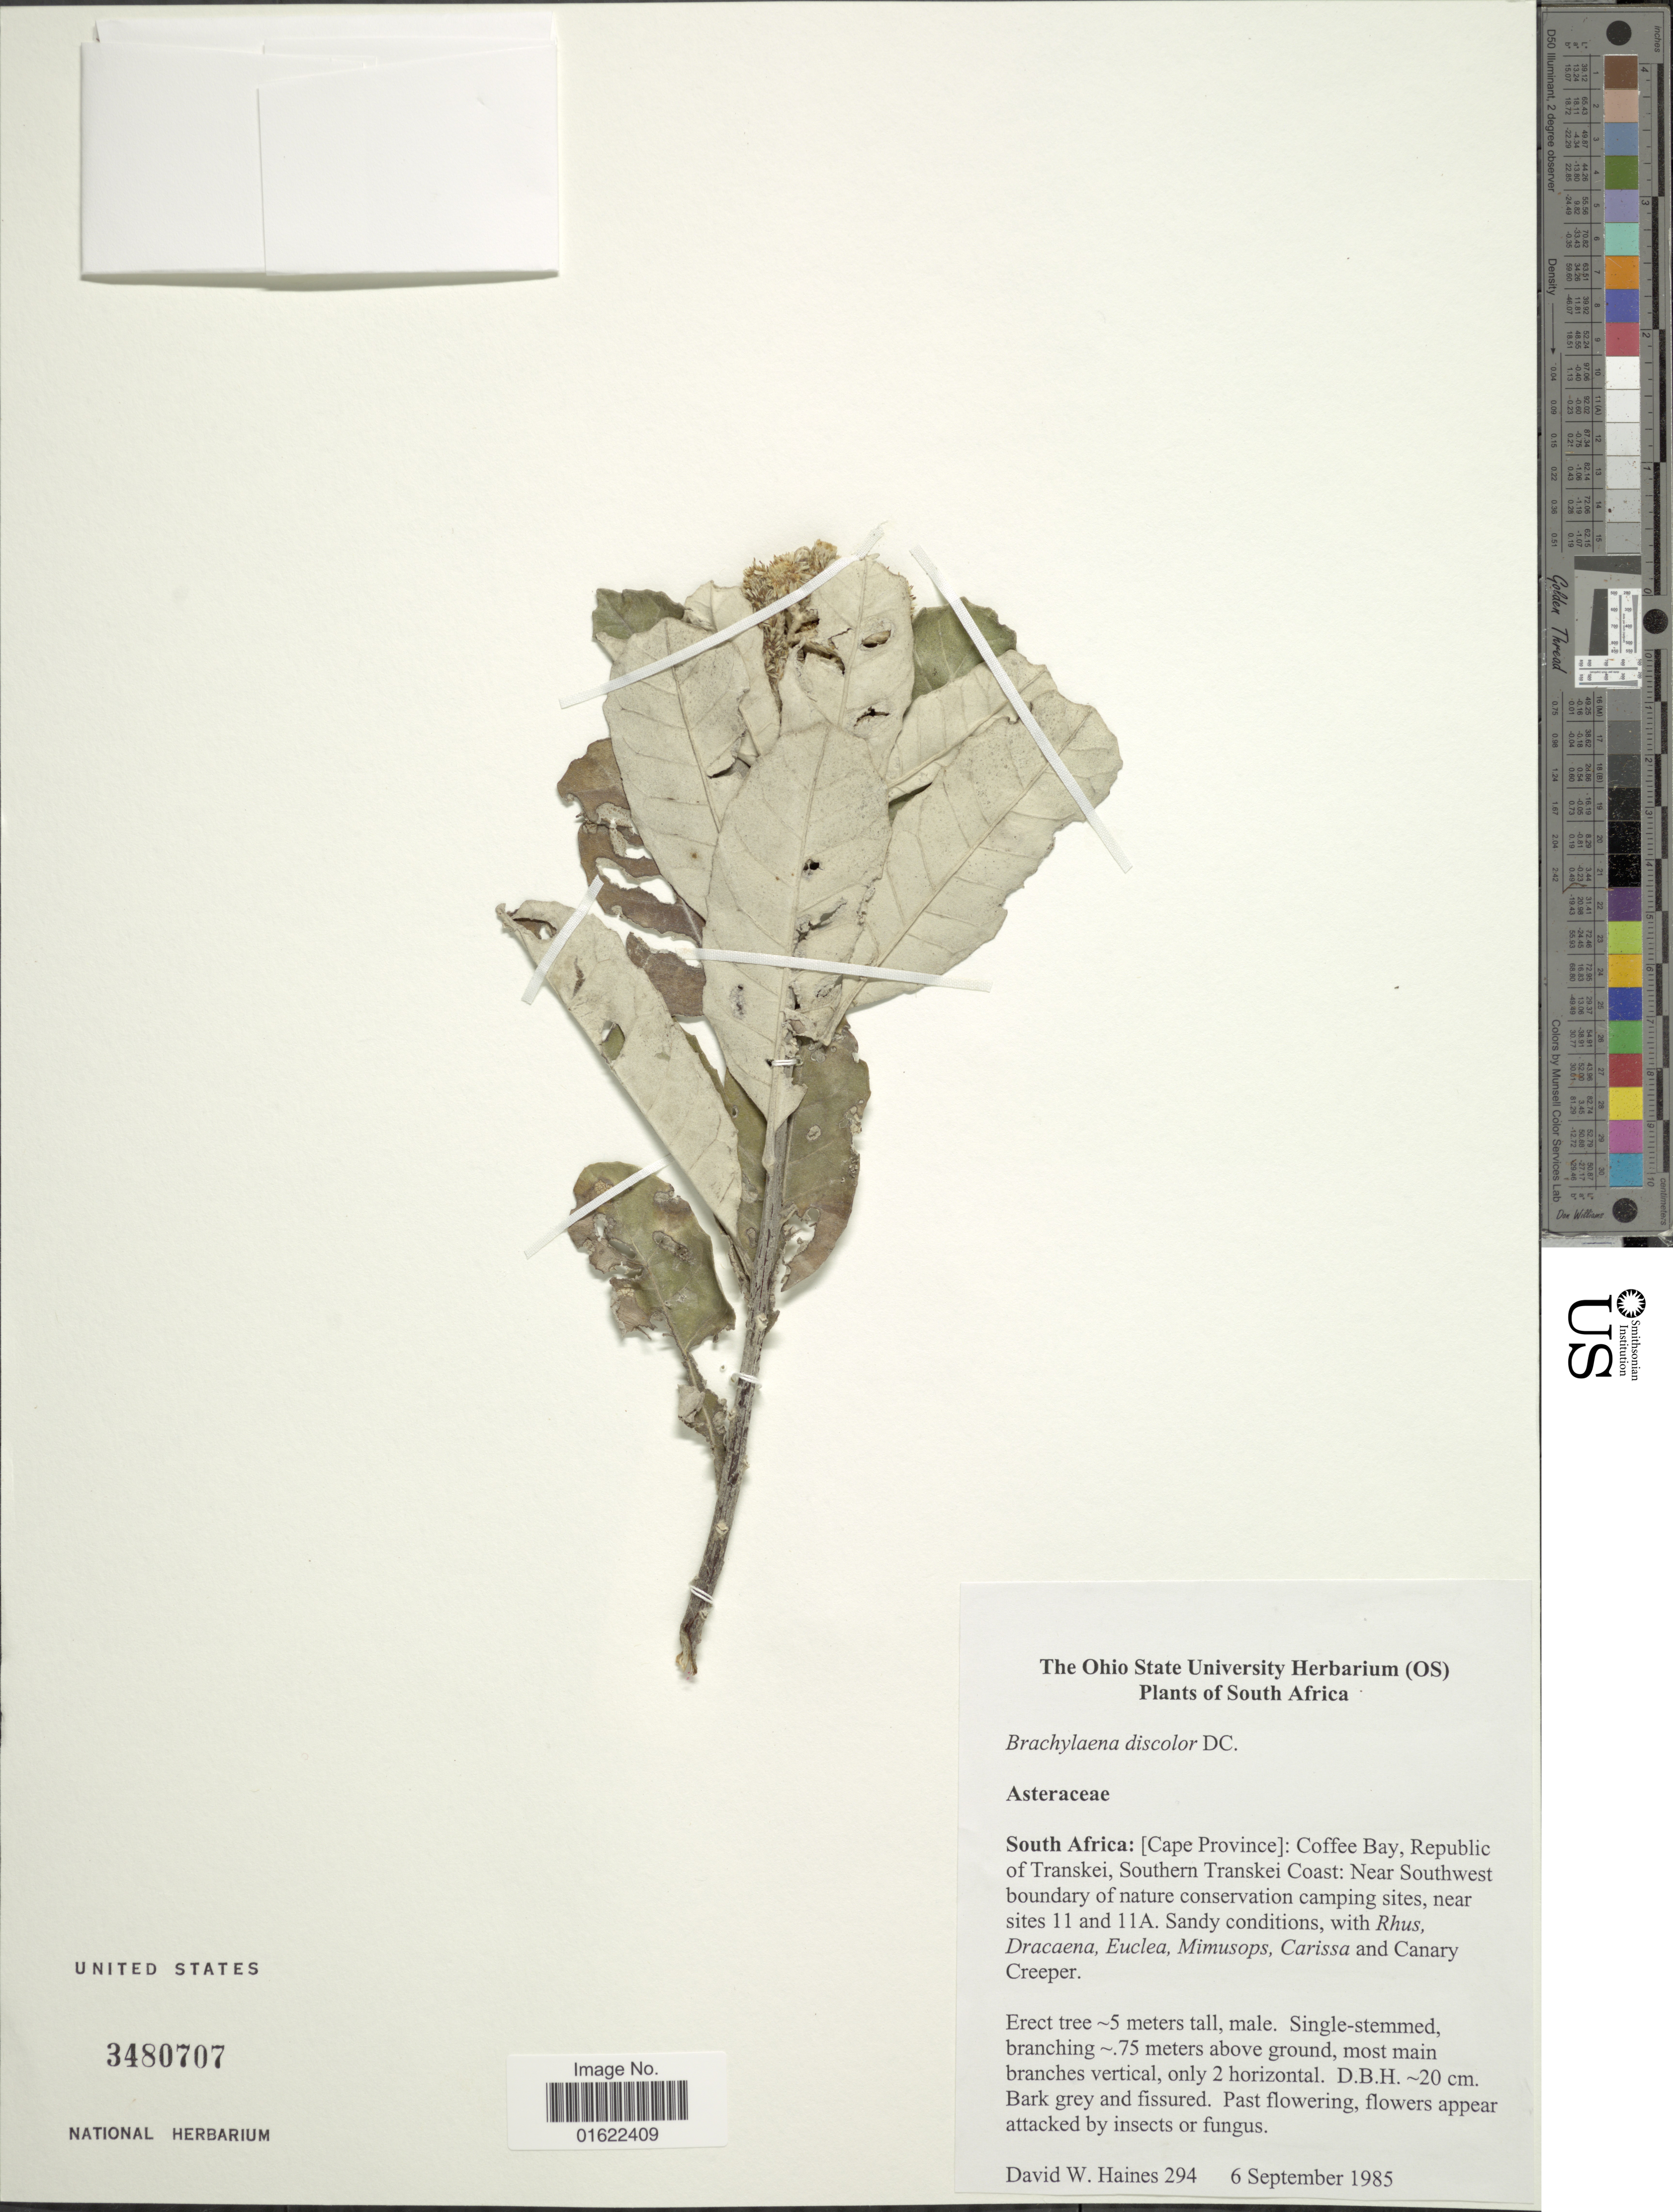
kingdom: Plantae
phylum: Tracheophyta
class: Magnoliopsida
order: Asterales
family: Asteraceae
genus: Brachylaena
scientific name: Brachylaena discolor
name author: DC.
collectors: D. Haines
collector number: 294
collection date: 1985-09-06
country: South Africa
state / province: Eastern Cape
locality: Coffee Bay, Republic of Transkei, Southern Transkei Coast: Near Southwest boundary of nature conservation camping sites, near sites 11 and 11A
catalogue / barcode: US 3480707